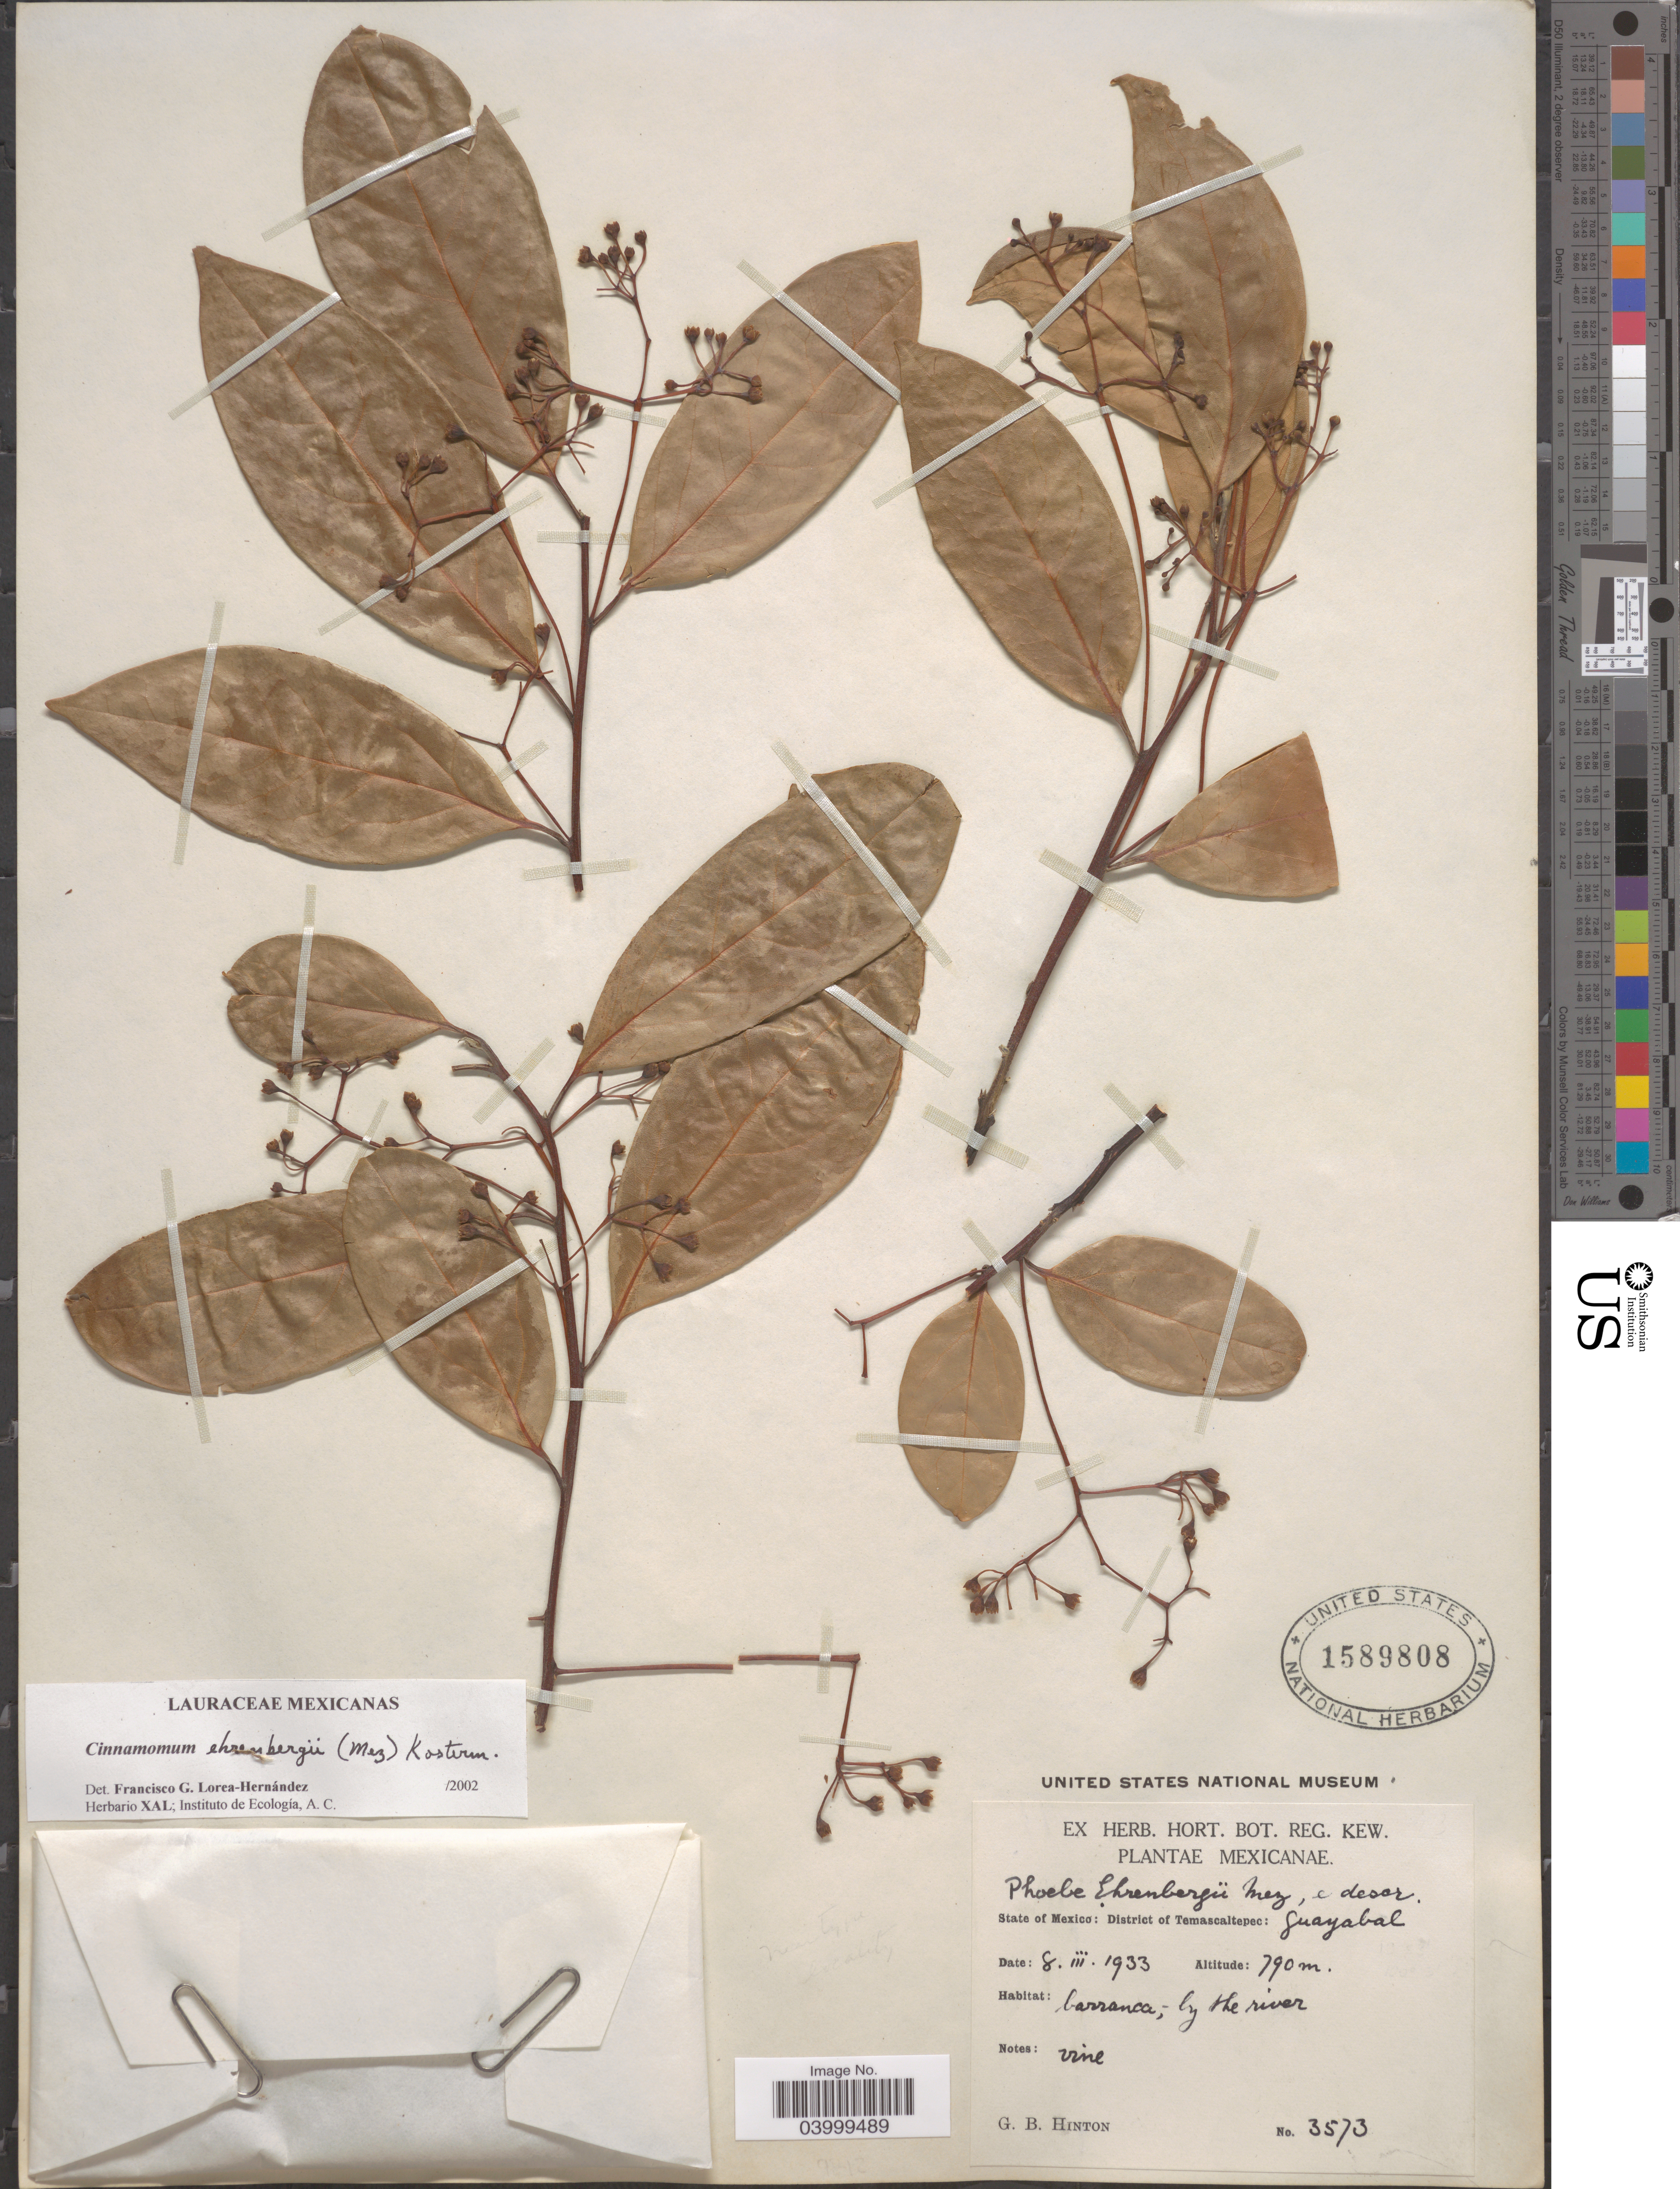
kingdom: Plantae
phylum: Tracheophyta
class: Magnoliopsida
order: Laurales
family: Lauraceae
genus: Cinnamomum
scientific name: Cinnamomum ehrenbergii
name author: (Mez) Kosterm.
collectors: G. B. Hinton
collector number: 3573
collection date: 1933-03-08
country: Mexico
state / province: México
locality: District of Temascaltepec: Guayabal. Barranca; by the river.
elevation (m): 790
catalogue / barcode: US 1589808